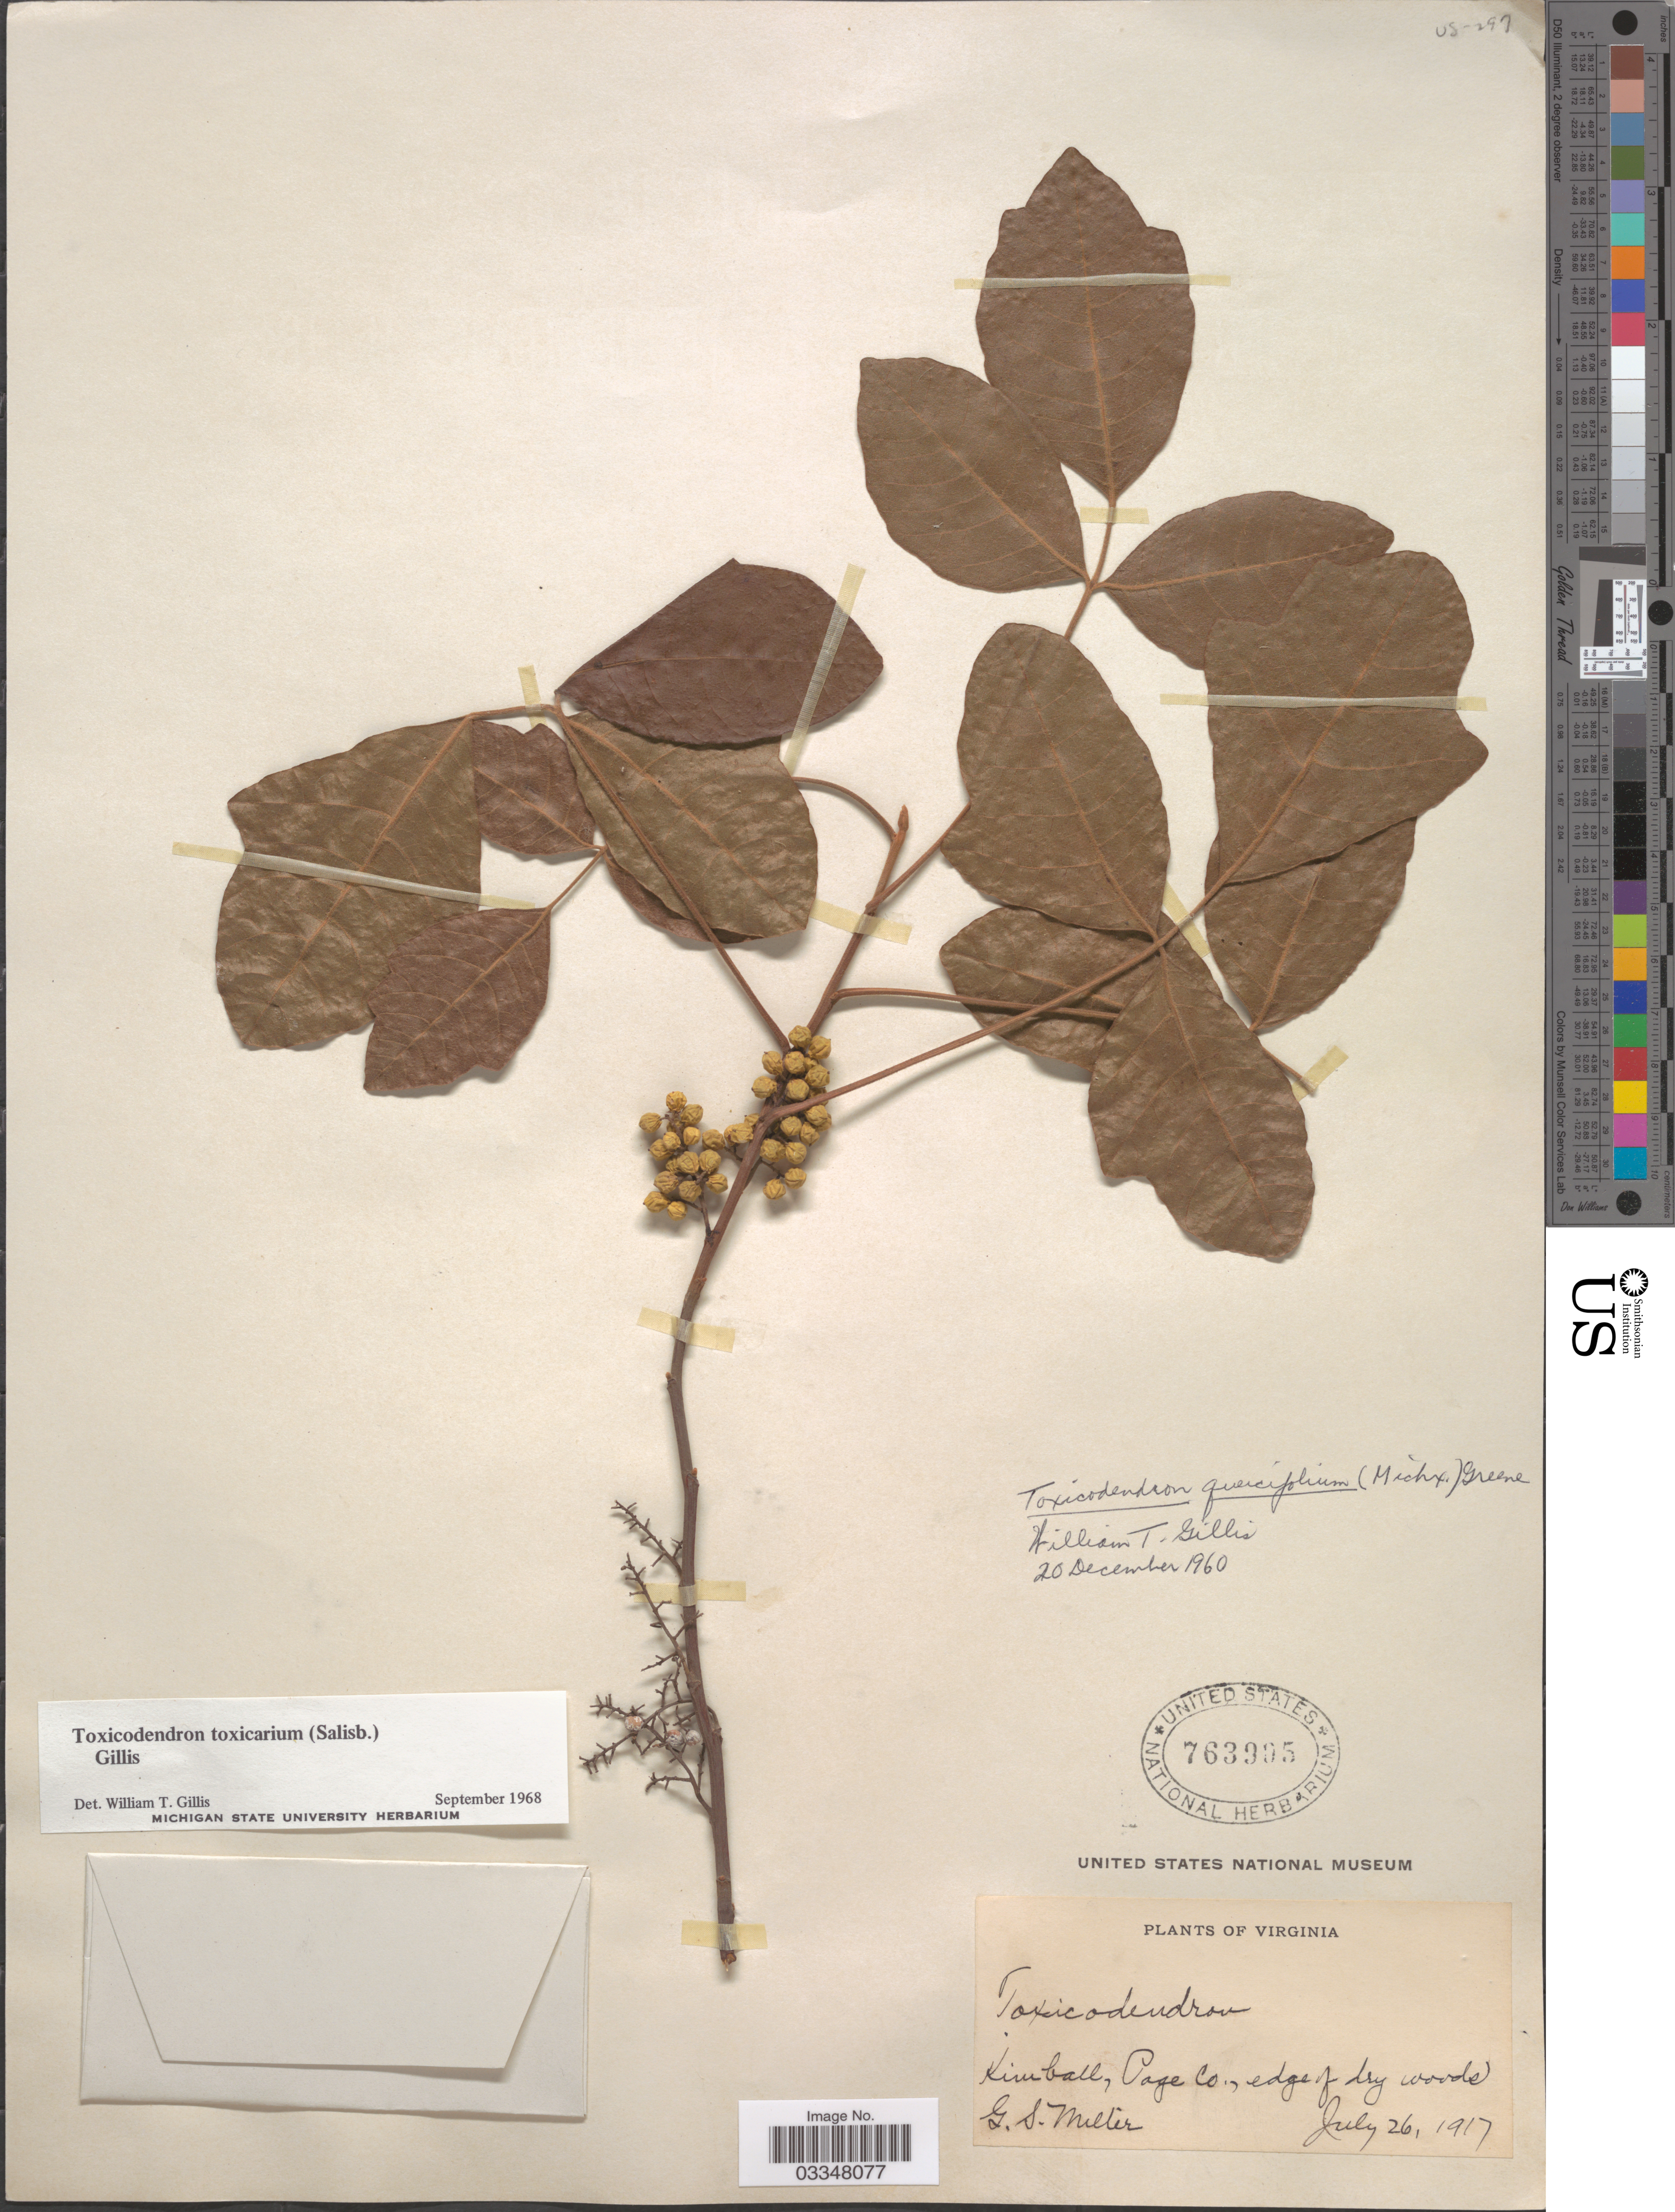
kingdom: Plantae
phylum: Tracheophyta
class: Magnoliopsida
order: Sapindales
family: Anacardiaceae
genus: Toxicodendron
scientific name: Toxicodendron toxicarium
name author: Gillis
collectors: G. S. Miller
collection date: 1917-07-26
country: United States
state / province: Virginia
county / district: Page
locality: Kimball, Page Co.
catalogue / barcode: US 763995